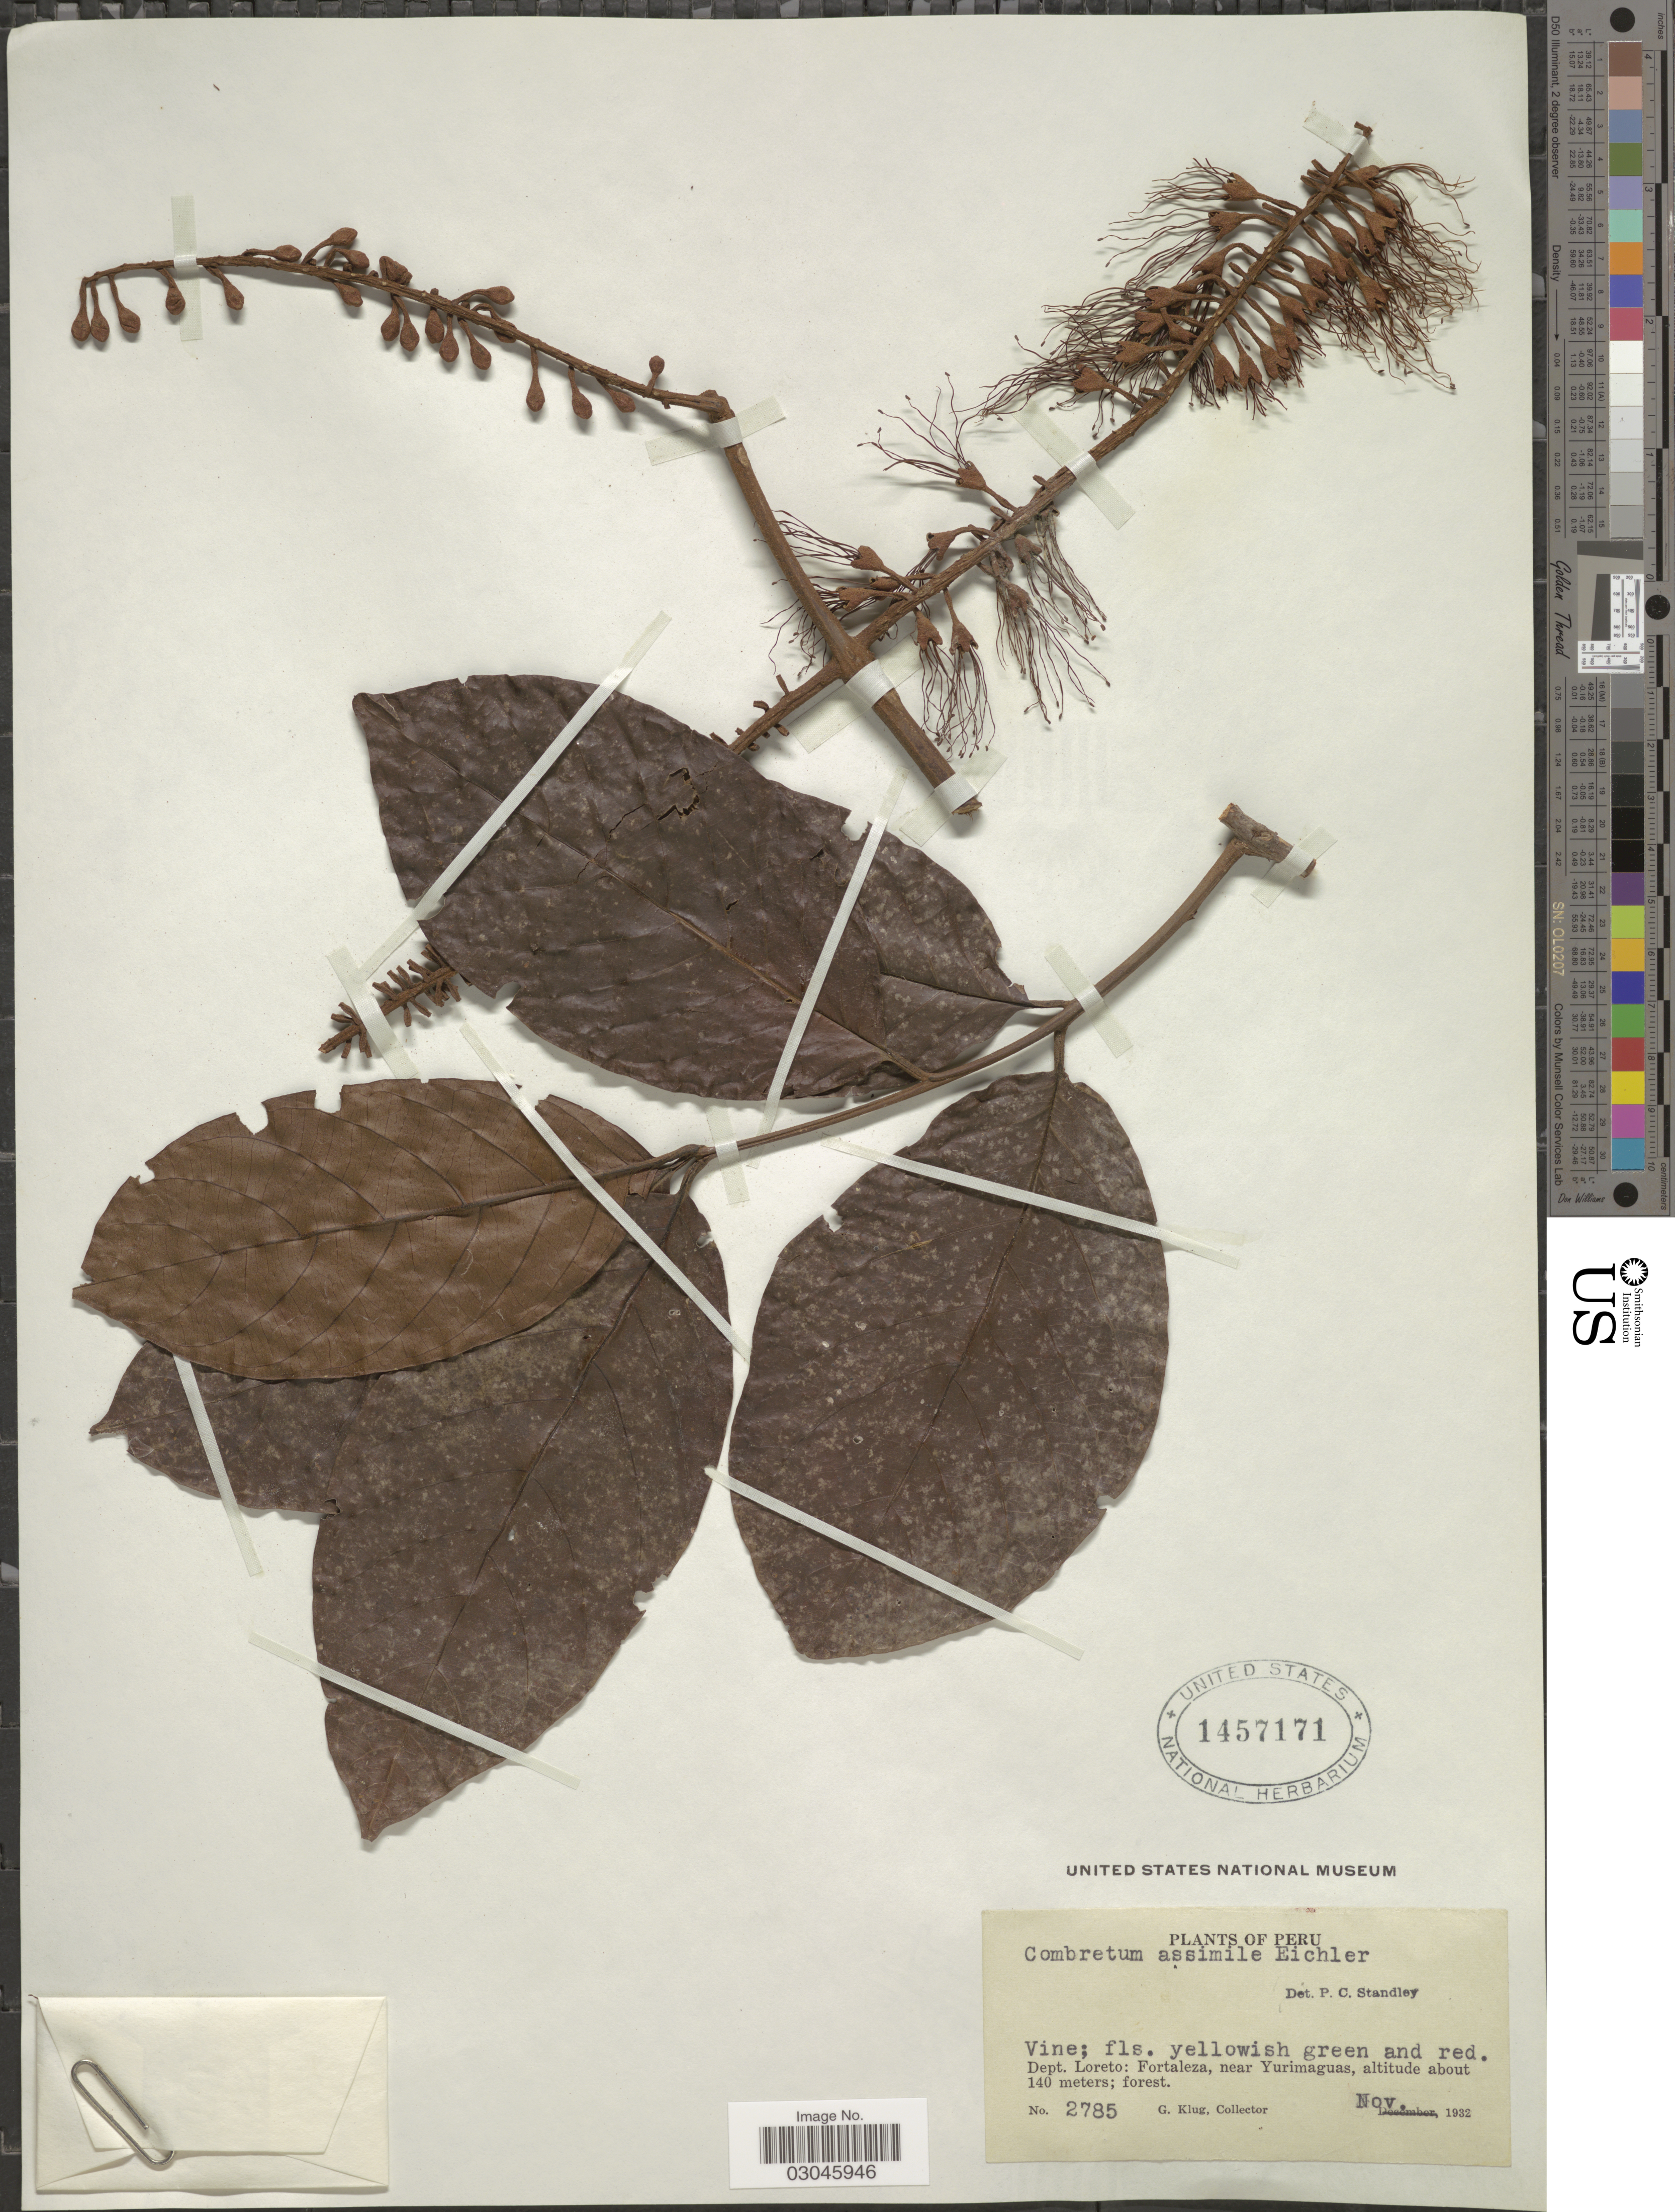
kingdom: Plantae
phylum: Tracheophyta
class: Magnoliopsida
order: Myrtales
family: Combretaceae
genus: Combretum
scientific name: Combretum assimile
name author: Eichler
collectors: G. Klug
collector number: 2785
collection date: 1932-11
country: Peru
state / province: Loreto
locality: Dept. Loreto: Fortaleza, near Yurimaguas.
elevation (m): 140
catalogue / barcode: US 1457171